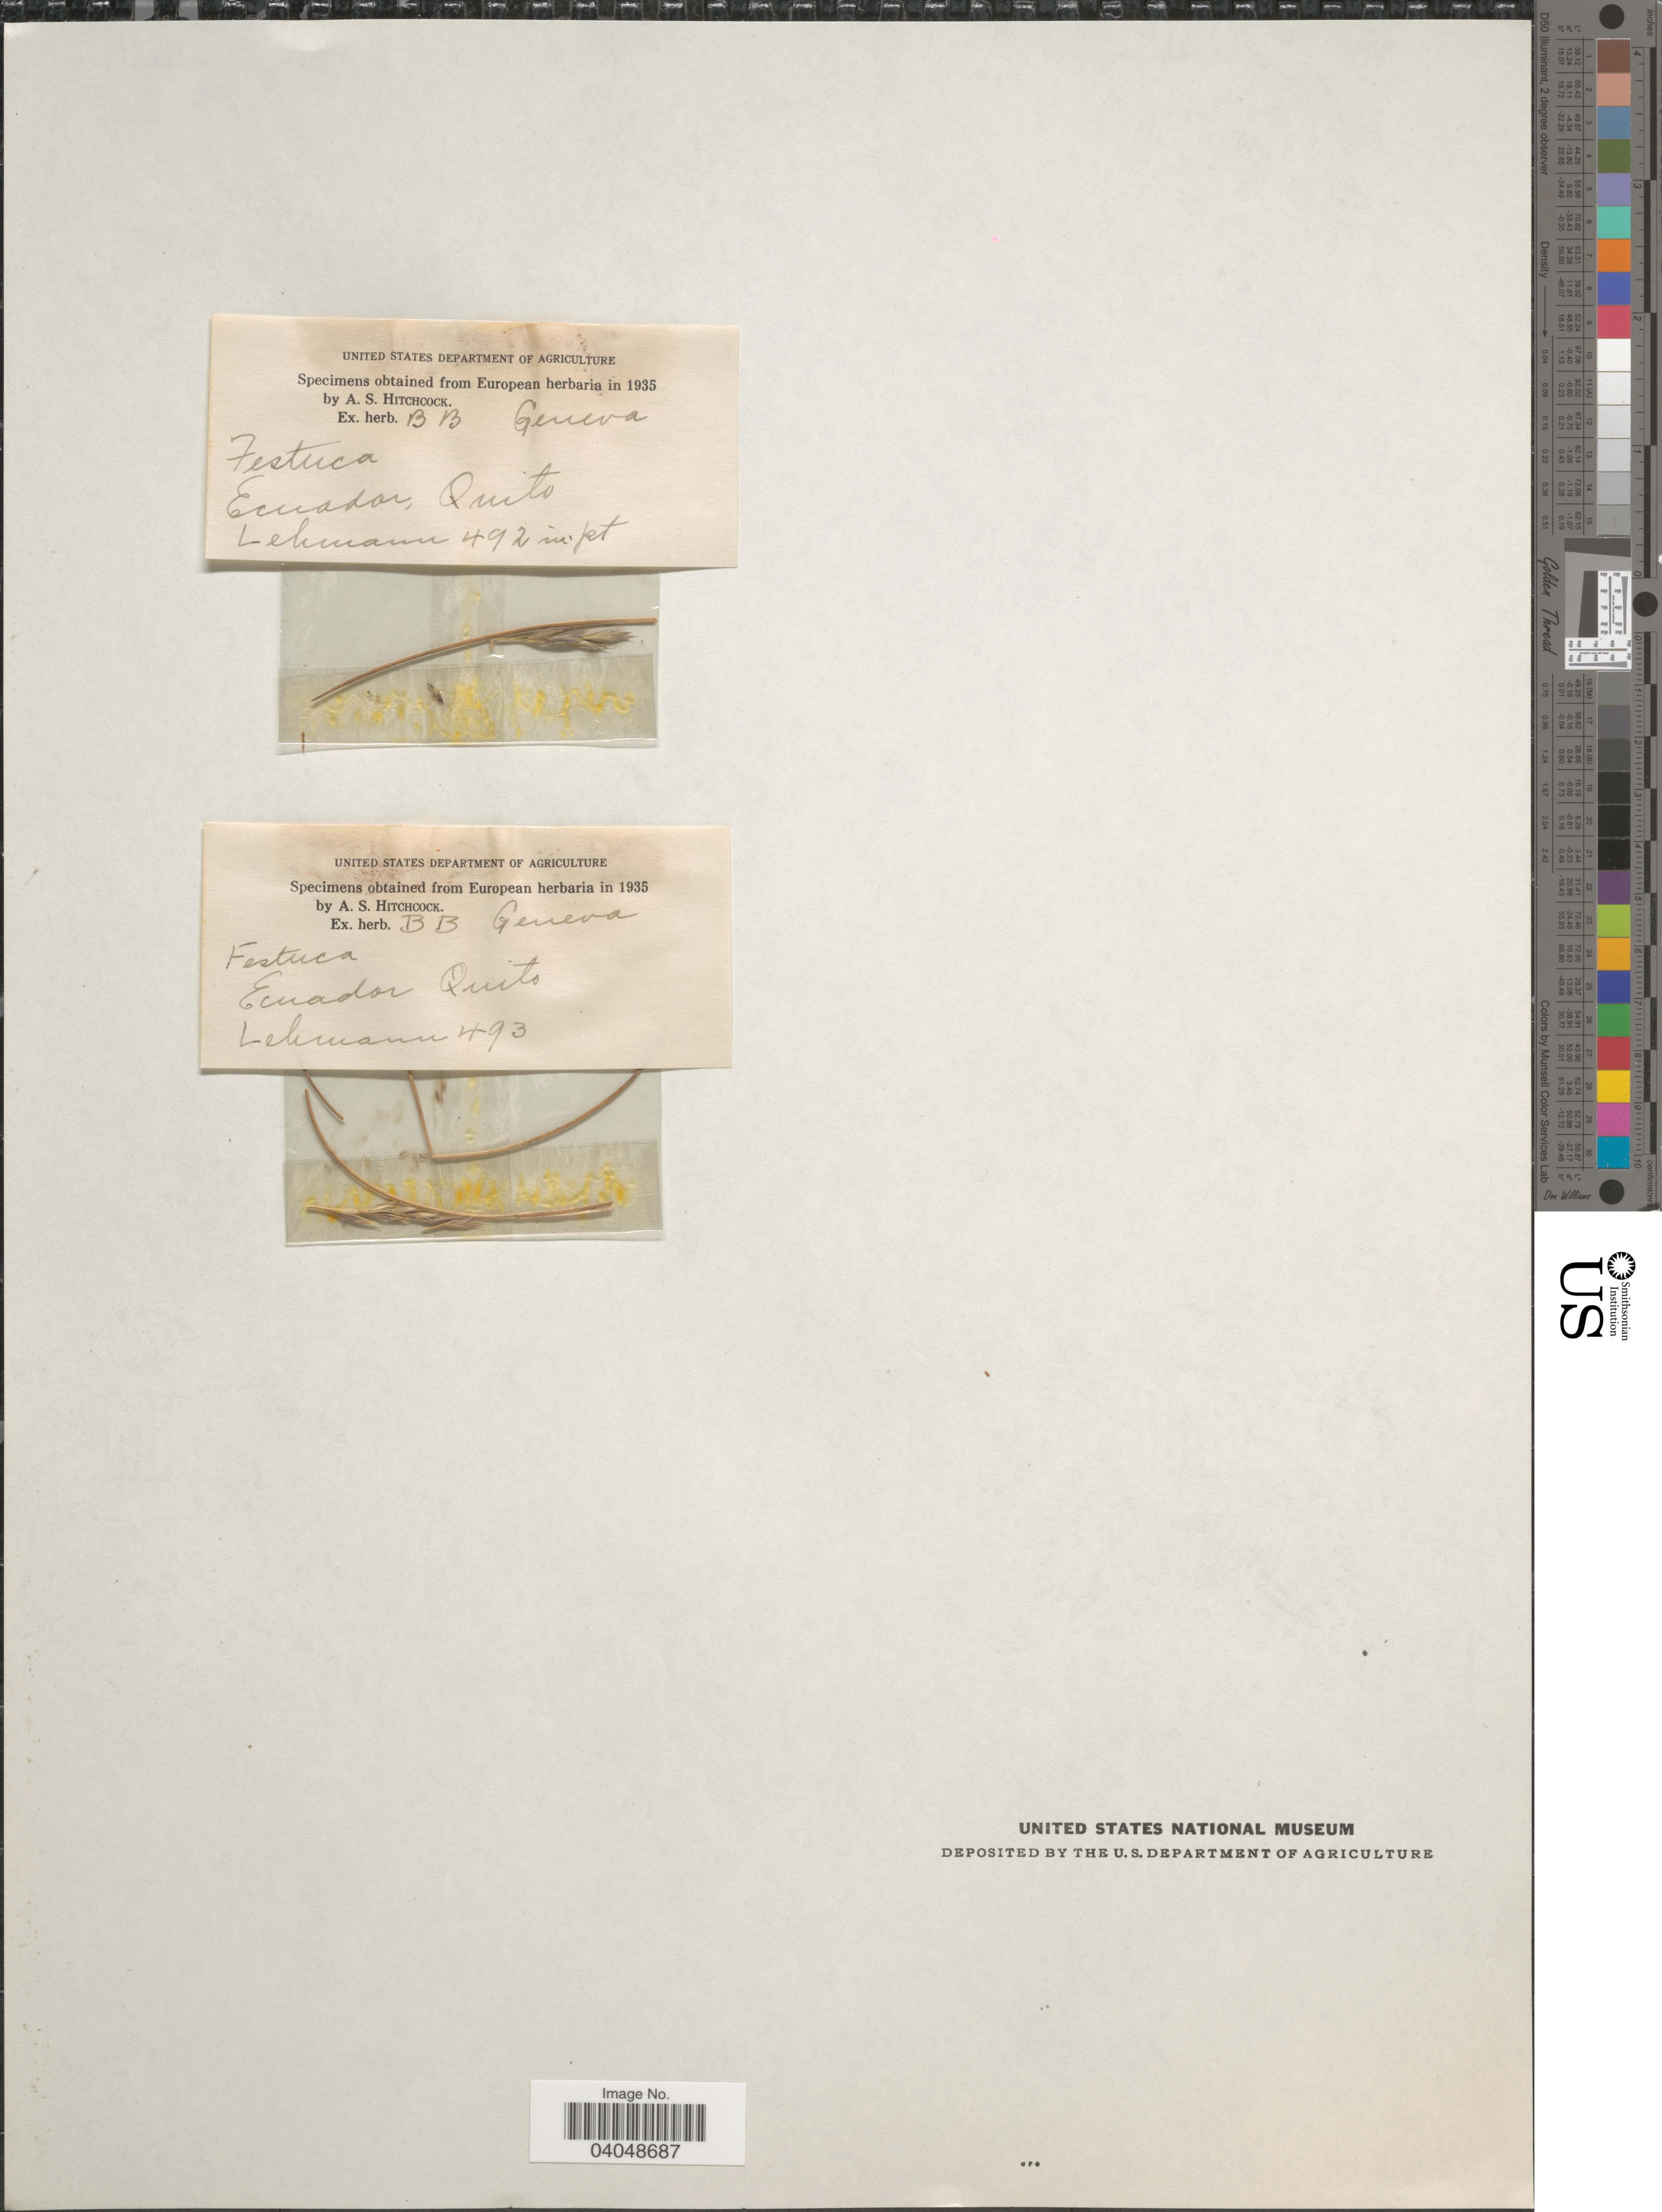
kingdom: Plantae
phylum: Tracheophyta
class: Liliopsida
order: Poales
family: Poaceae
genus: Festuca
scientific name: Festuca sp.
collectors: -. Lehmann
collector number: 493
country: Ecuador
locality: Quito.